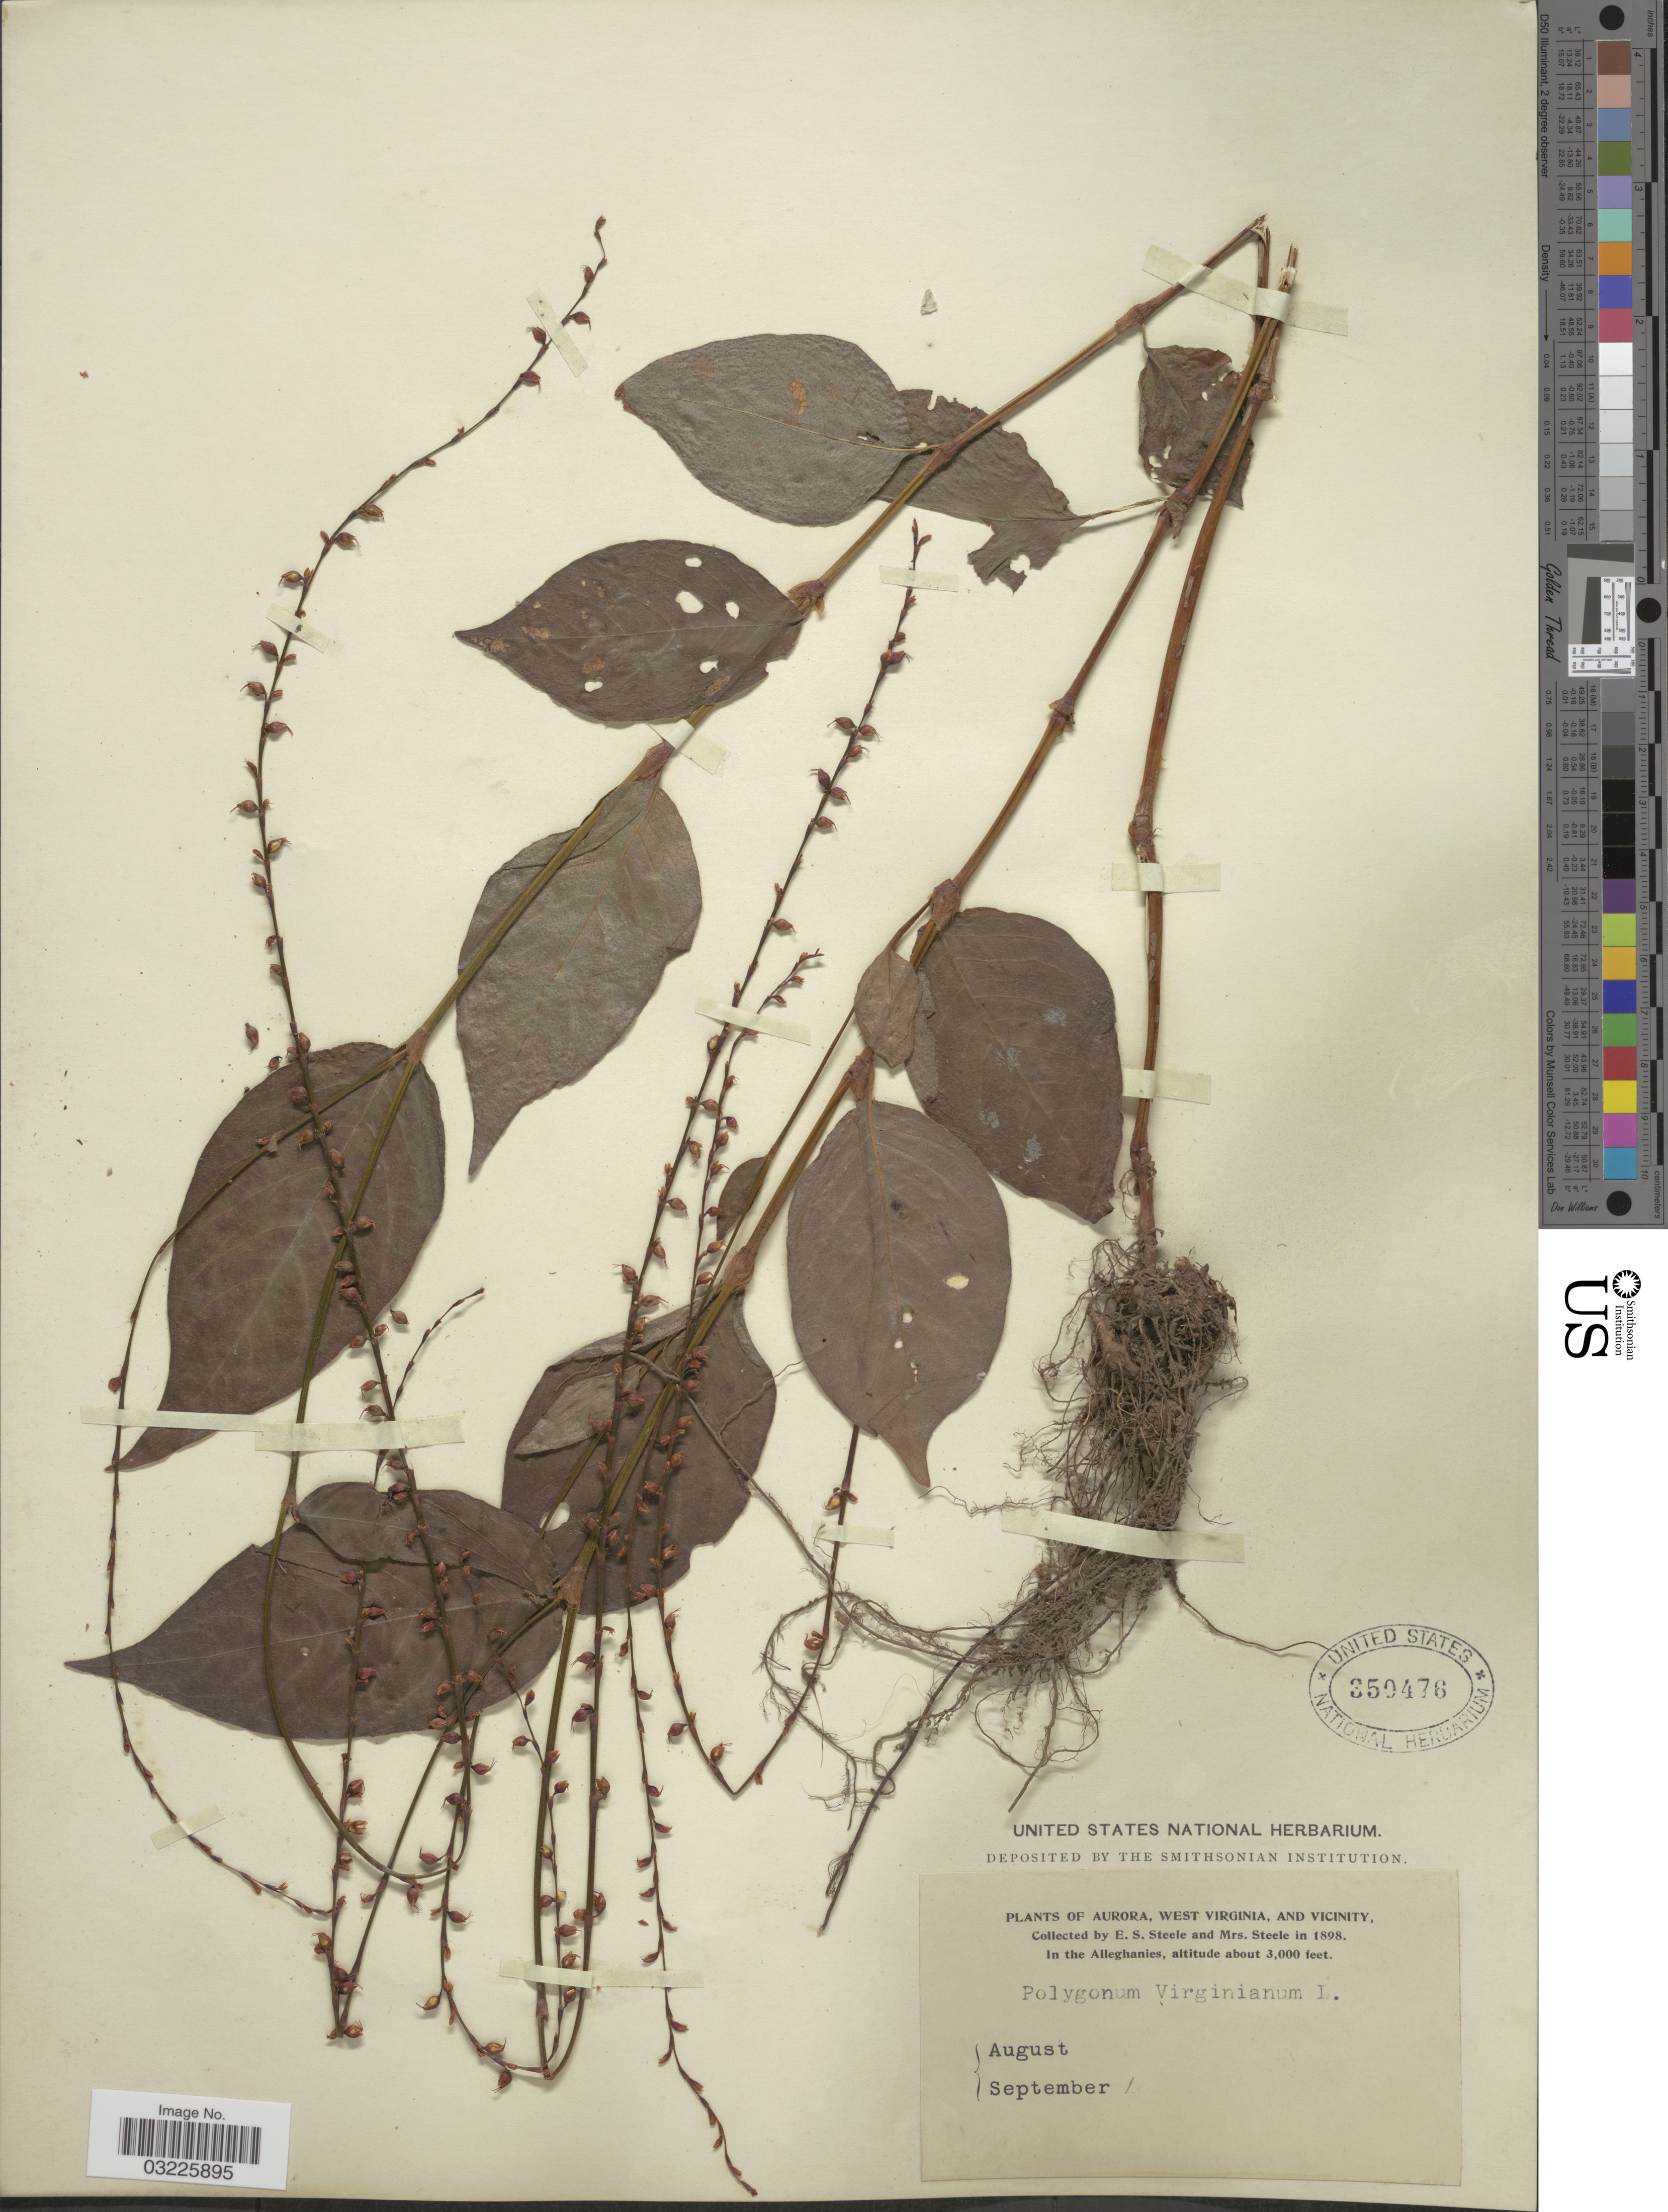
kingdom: Plantae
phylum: Tracheophyta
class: Magnoliopsida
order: Caryophyllales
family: Polygonaceae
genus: Persicaria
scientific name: Persicaria virginiana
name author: (L.) Gaertn.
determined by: Atha, D. E.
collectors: E. Steele & Mrs. E. S. Steele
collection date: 1898-09-01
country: United States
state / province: West Virginia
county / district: Preston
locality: Aurora, West Virginia, and vicinity. In the Alleghanies.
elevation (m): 914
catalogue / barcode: US 350476